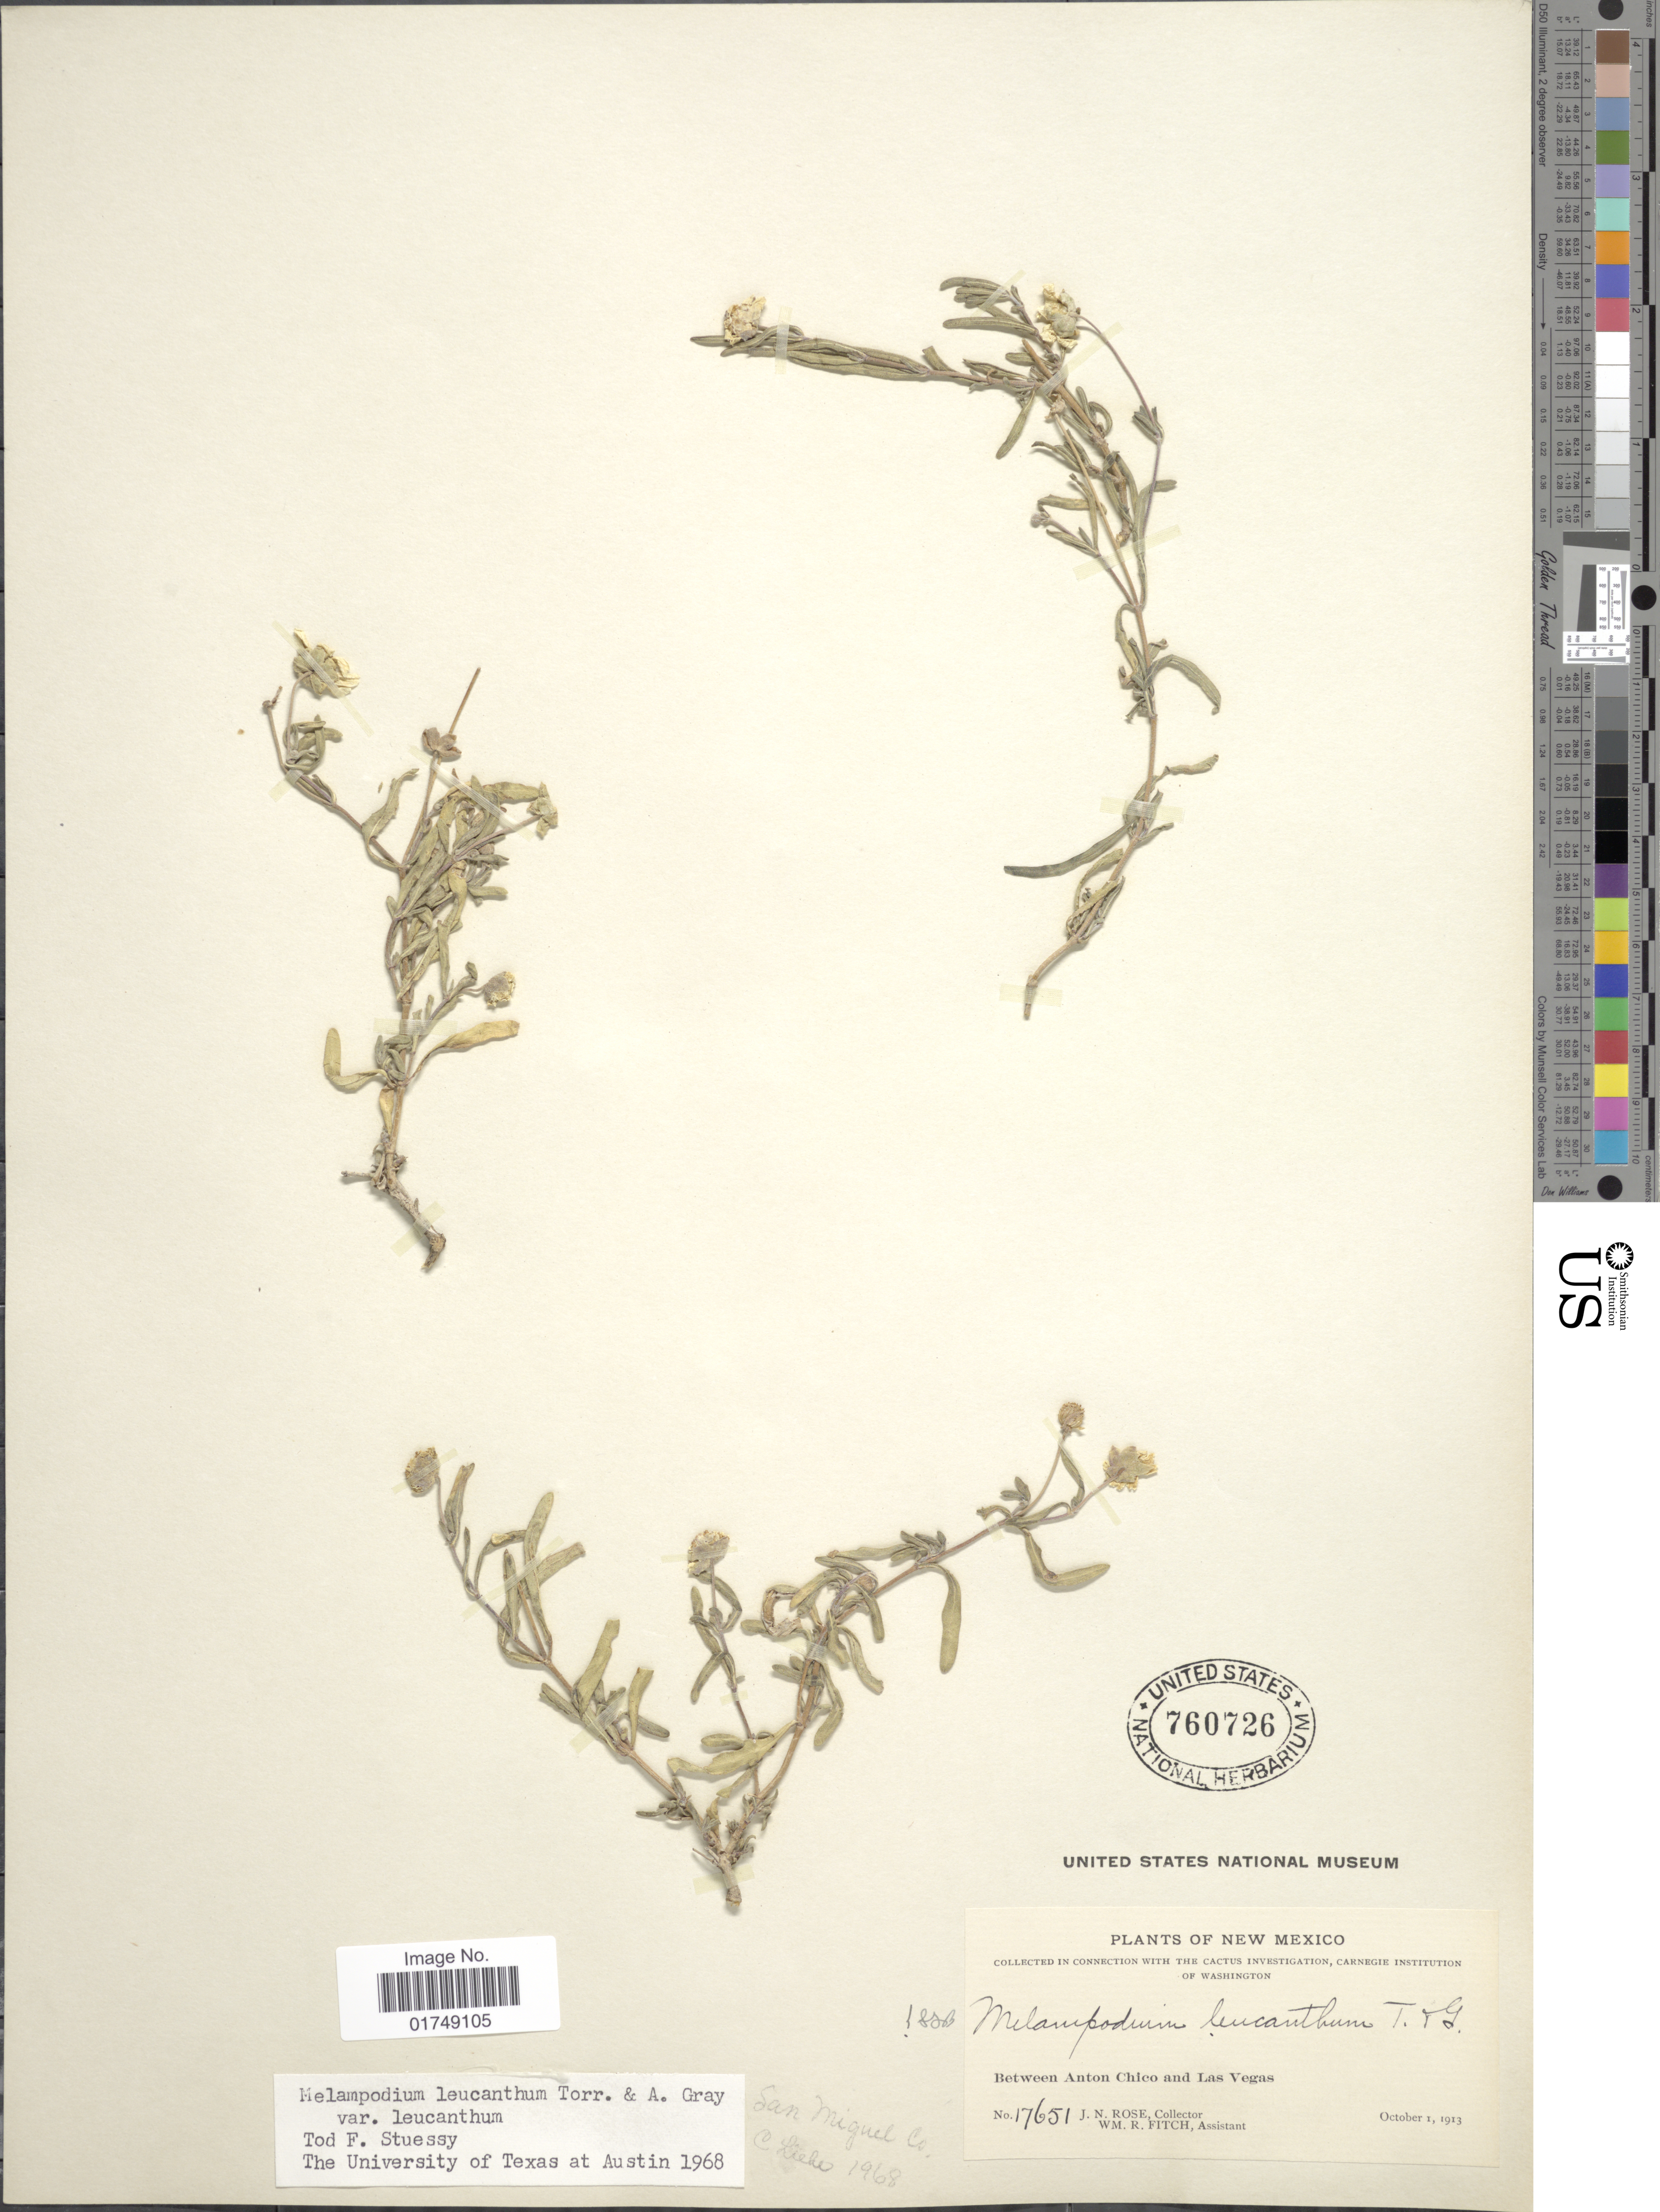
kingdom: Plantae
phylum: Tracheophyta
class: Magnoliopsida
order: Asterales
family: Asteraceae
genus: Melampodium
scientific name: Melampodium leucanthum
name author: Torr. & A. Gray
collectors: J. N. Rose & W. R. Fitch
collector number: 17651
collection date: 1913-10-01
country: United States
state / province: New Mexico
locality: Between Anton Chico and Las Vegas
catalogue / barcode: US 760726